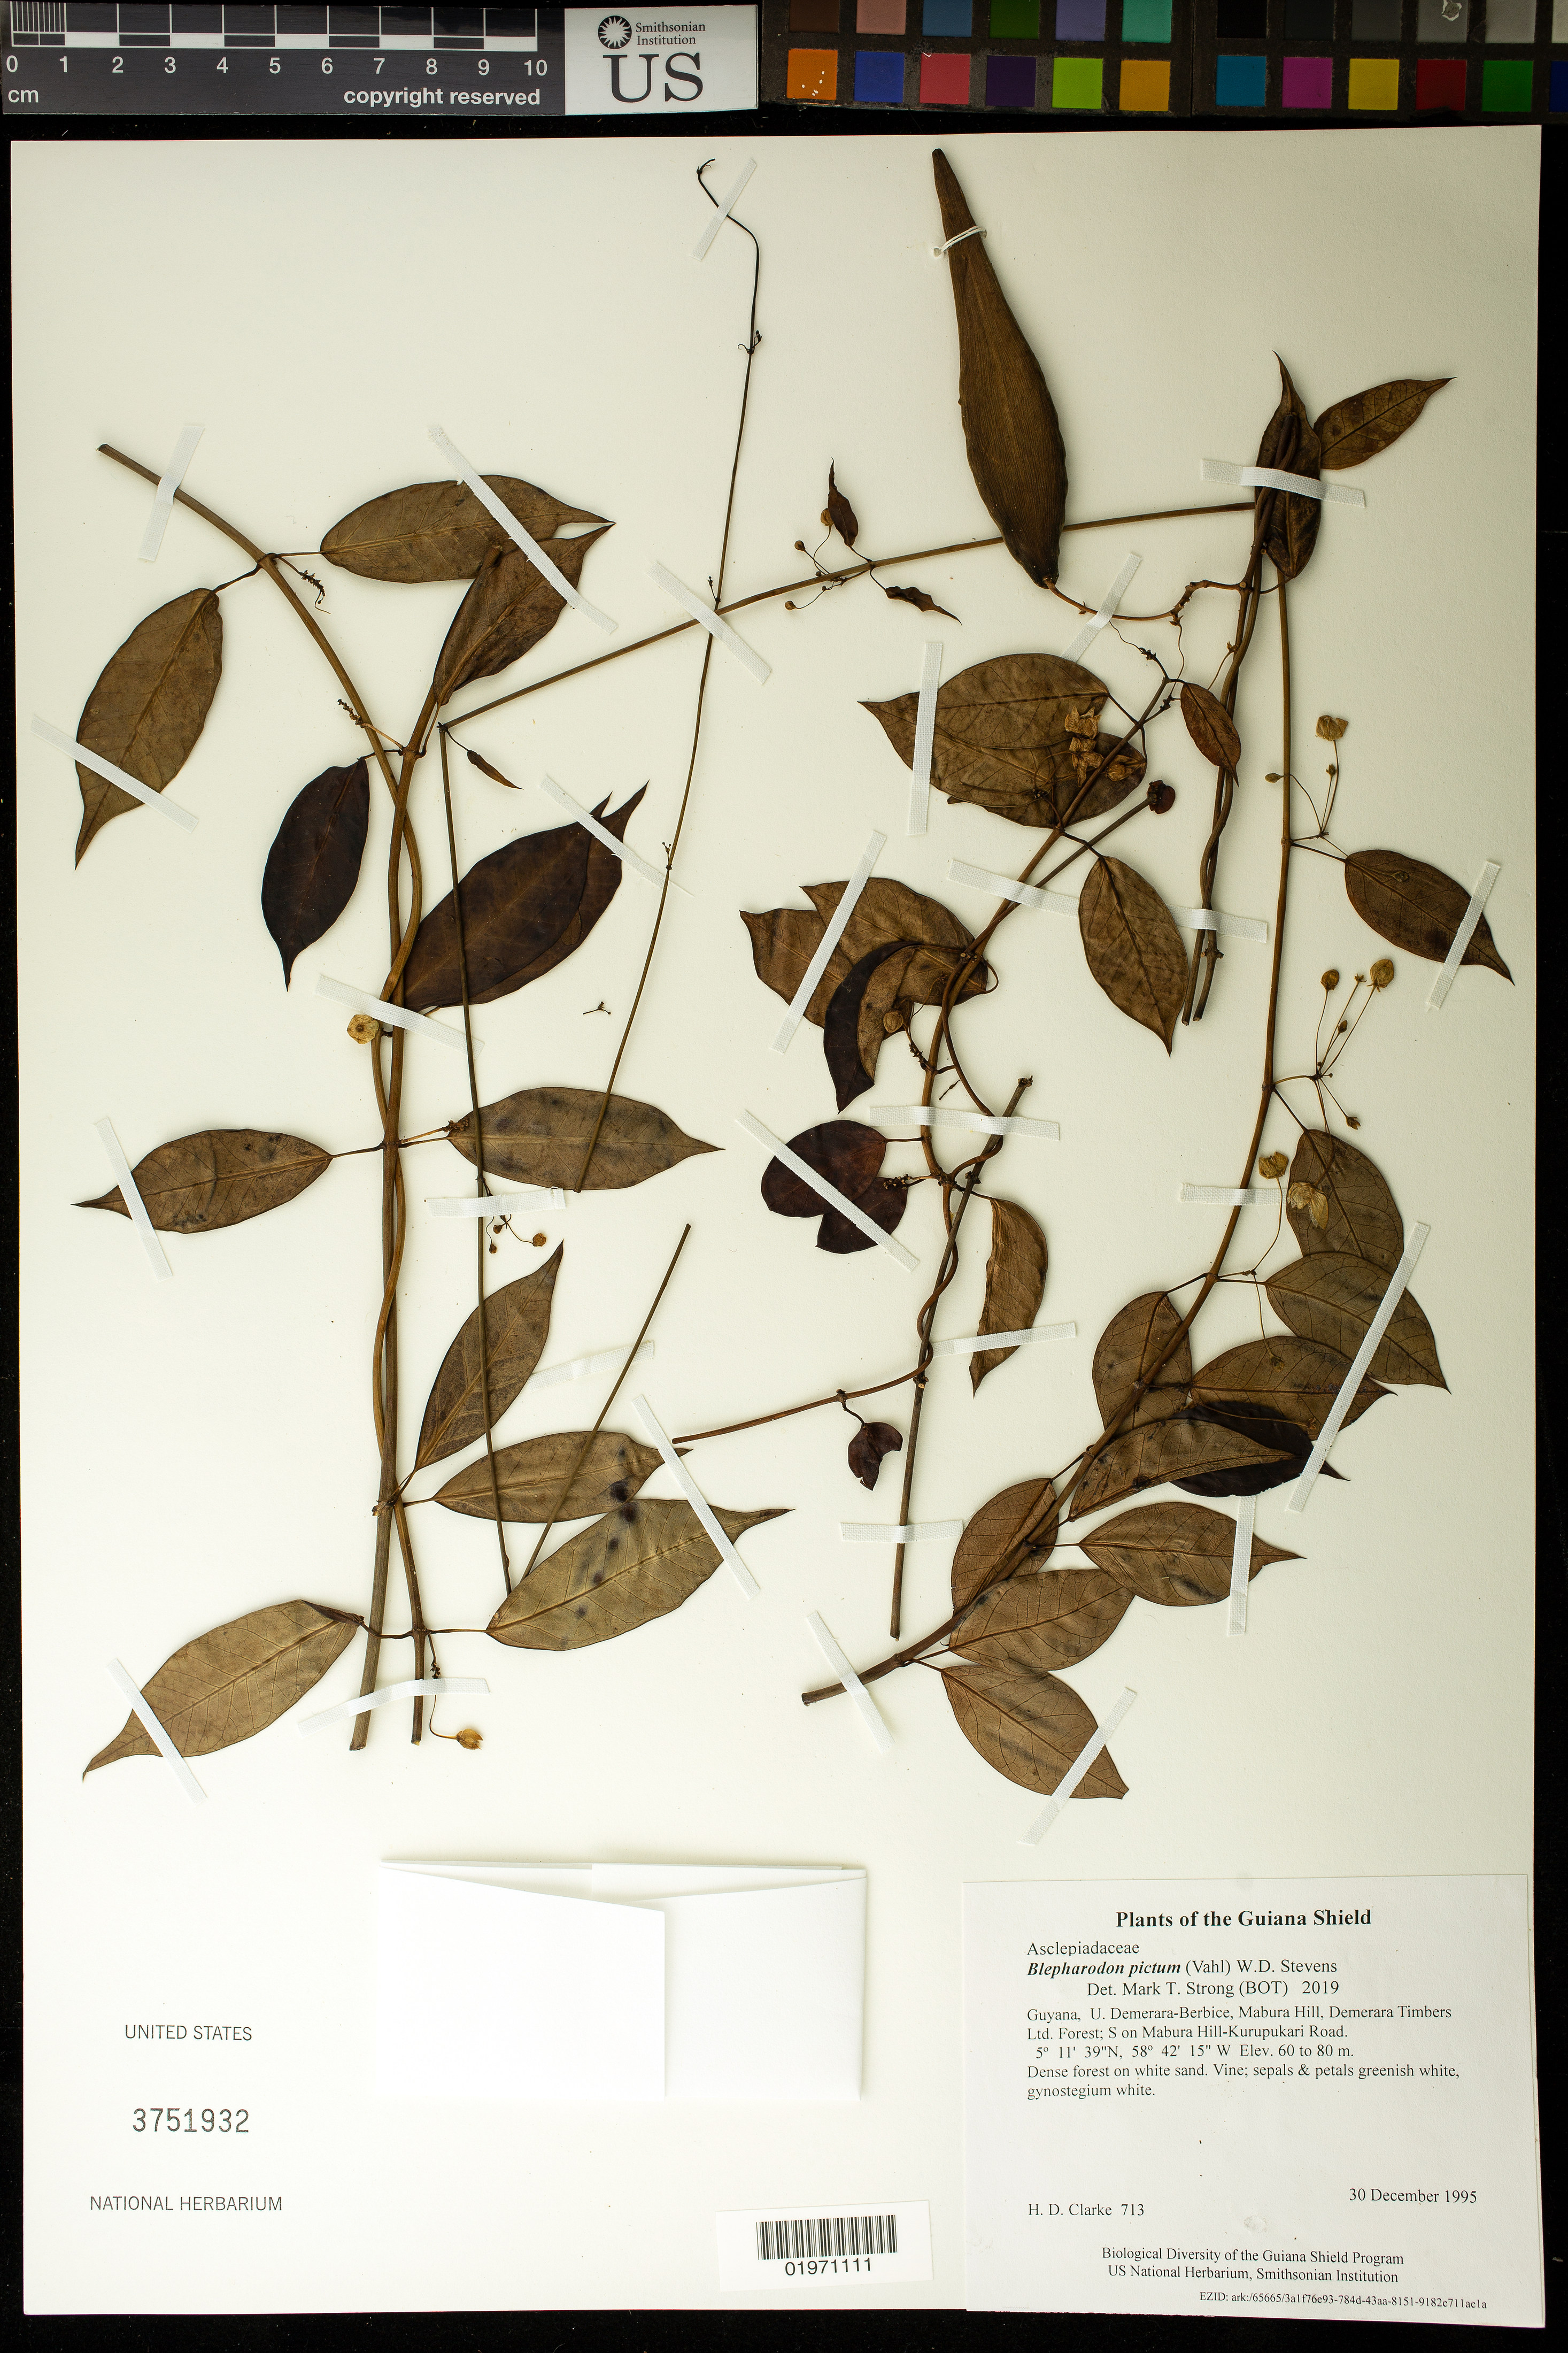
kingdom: Plantae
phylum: Tracheophyta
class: Magnoliopsida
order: Gentianales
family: Apocynaceae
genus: Blepharodon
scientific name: Blepharodon pictum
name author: (Vahl) W.D. Stevens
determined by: Strong, Mark T., (BOT), Smithsonian Institution - National Museum of Natural History (UNITED STATES)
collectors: H. D. Clarke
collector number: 713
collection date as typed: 30 December 1995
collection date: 1995-12-30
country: Guyana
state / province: U. Demerara-Berbice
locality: Mabura Hill, Demerara Timbers Ltd. Forest; S on Mabura Hill-Kurupukari Road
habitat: Dense forest on white sand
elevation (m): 60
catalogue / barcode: US 3751932